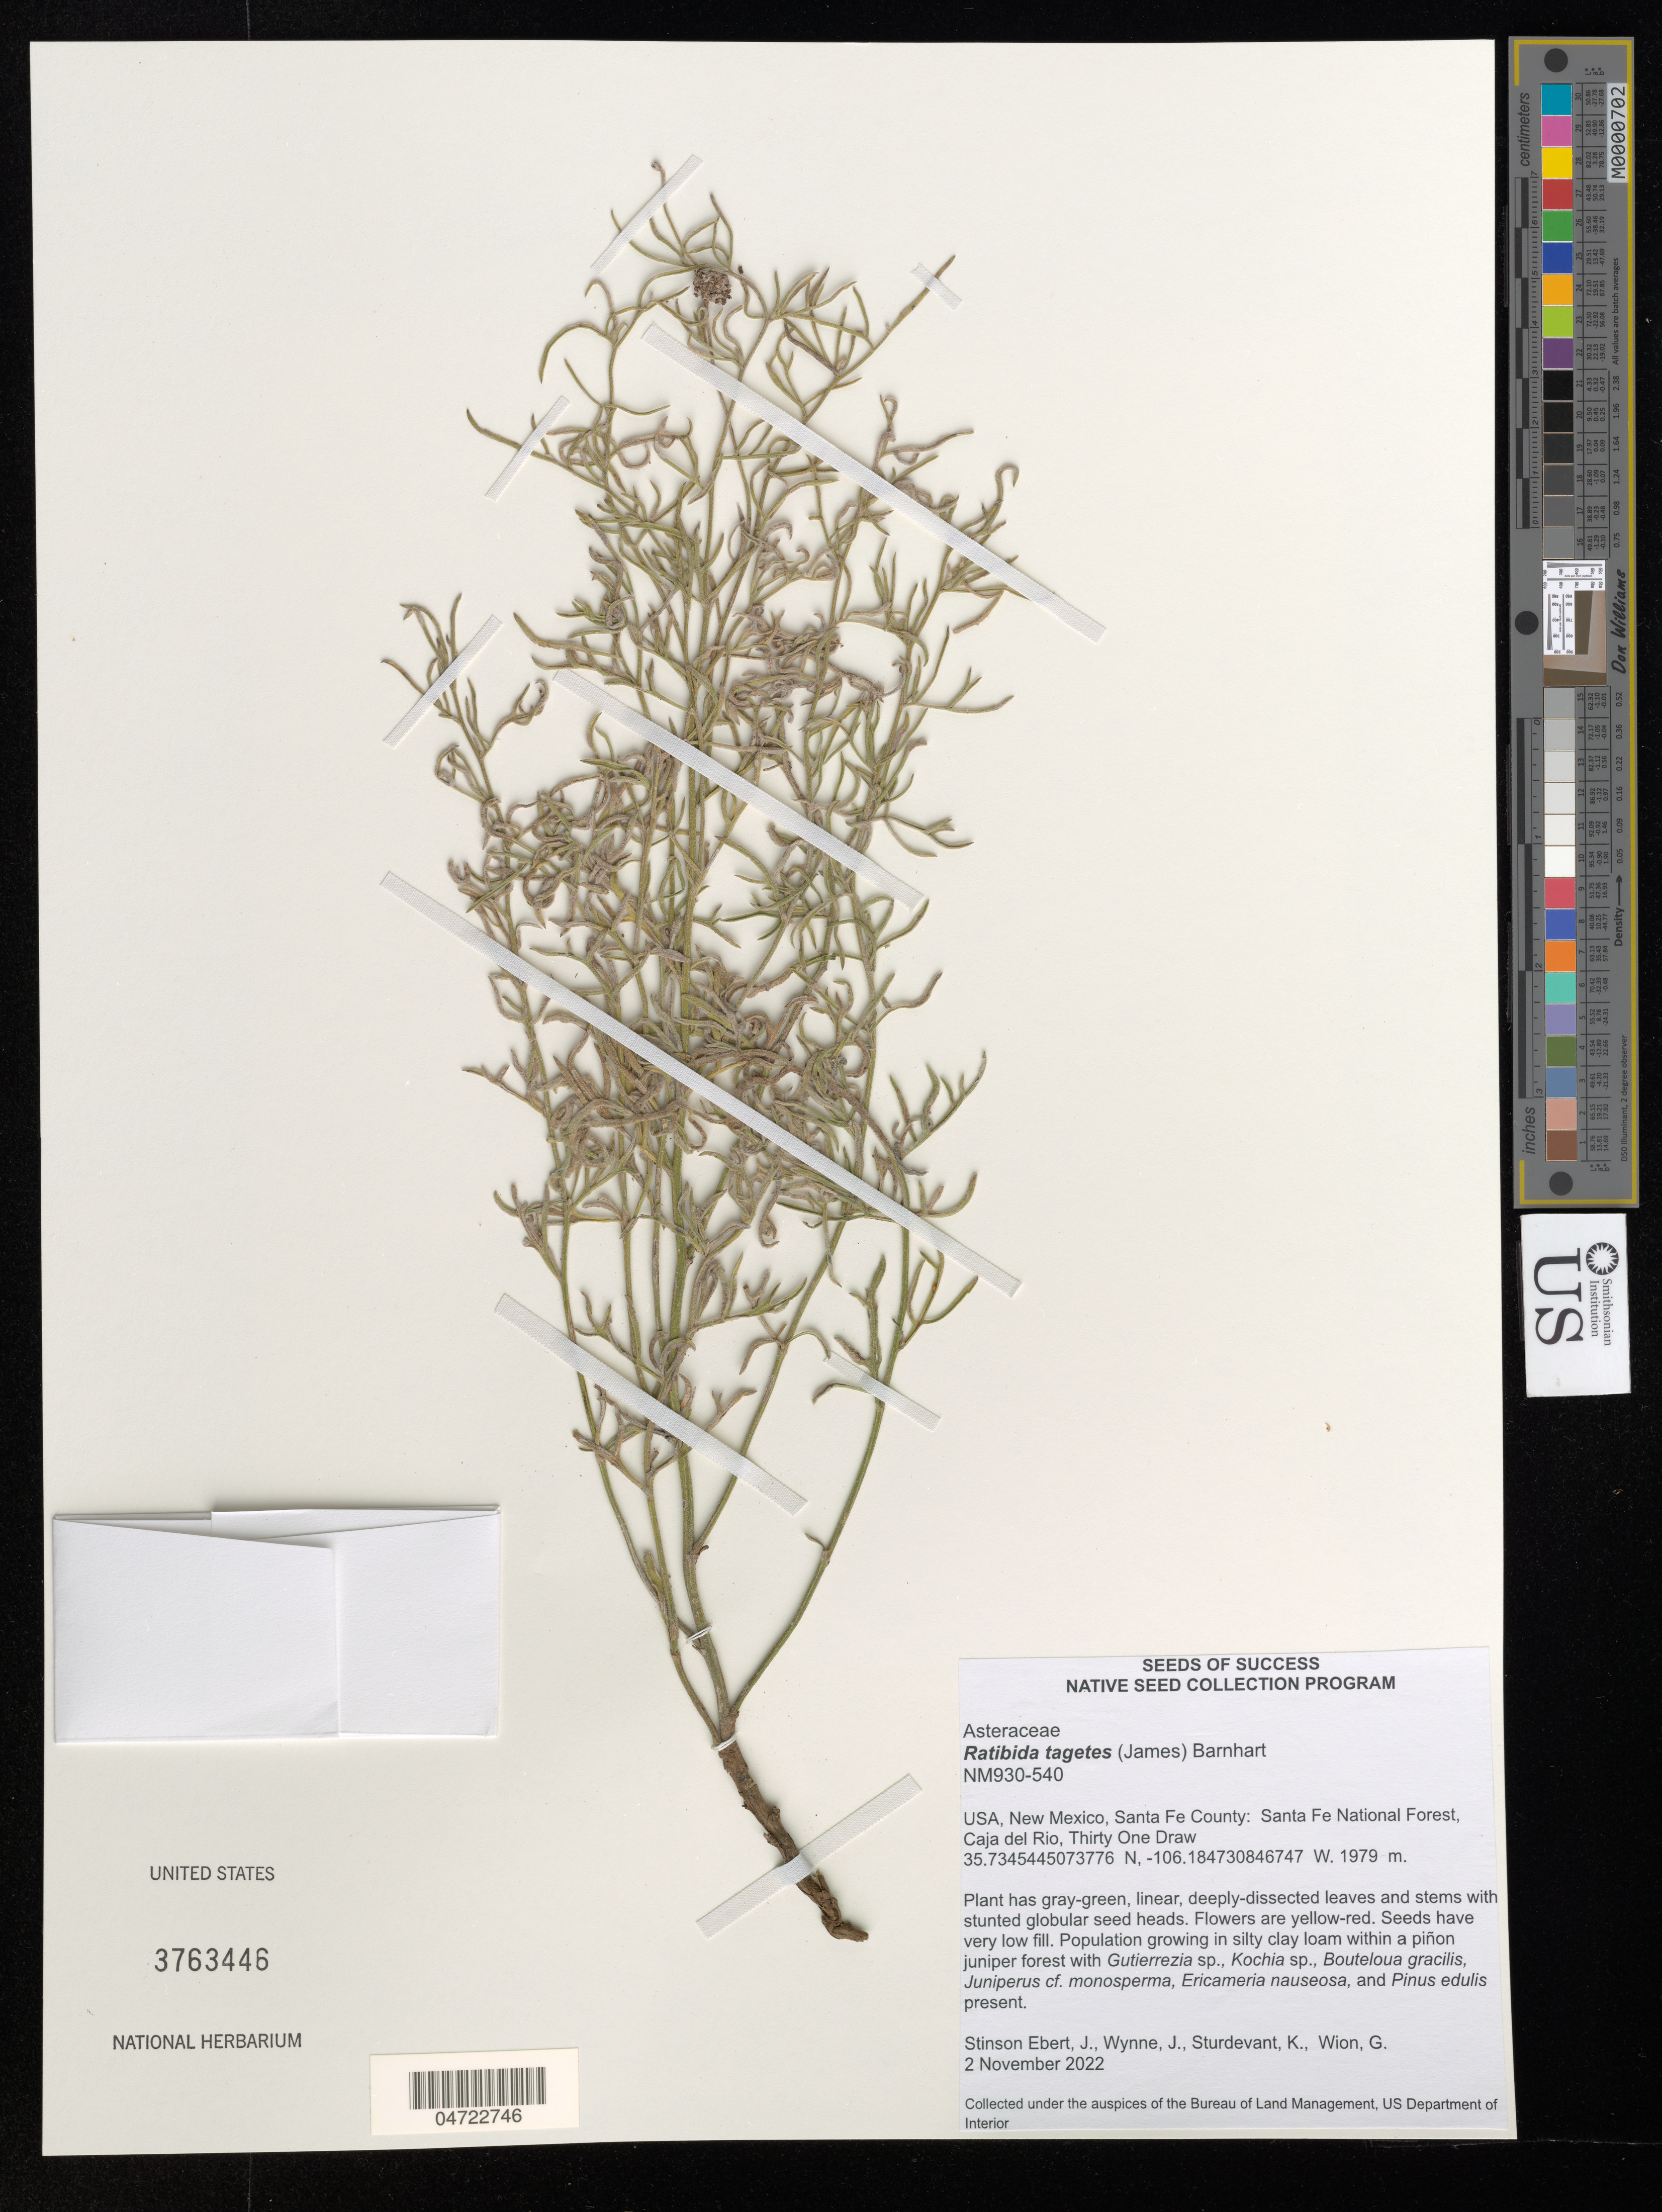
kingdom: Plantae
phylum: Tracheophyta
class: Magnoliopsida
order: Asterales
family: Asteraceae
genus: Ratibida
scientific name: Ratibida tagetes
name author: (James) Barnhart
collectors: J. Stinson Ebert, J. Wynne, K. Sturdevant & G. Wion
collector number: NM930-540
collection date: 2022-11-02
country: United States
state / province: New Mexico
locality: Santa Fe County: Santa Fe National Forest, Caja del Rio, Thirty One Draw.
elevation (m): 1979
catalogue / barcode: US 3763446